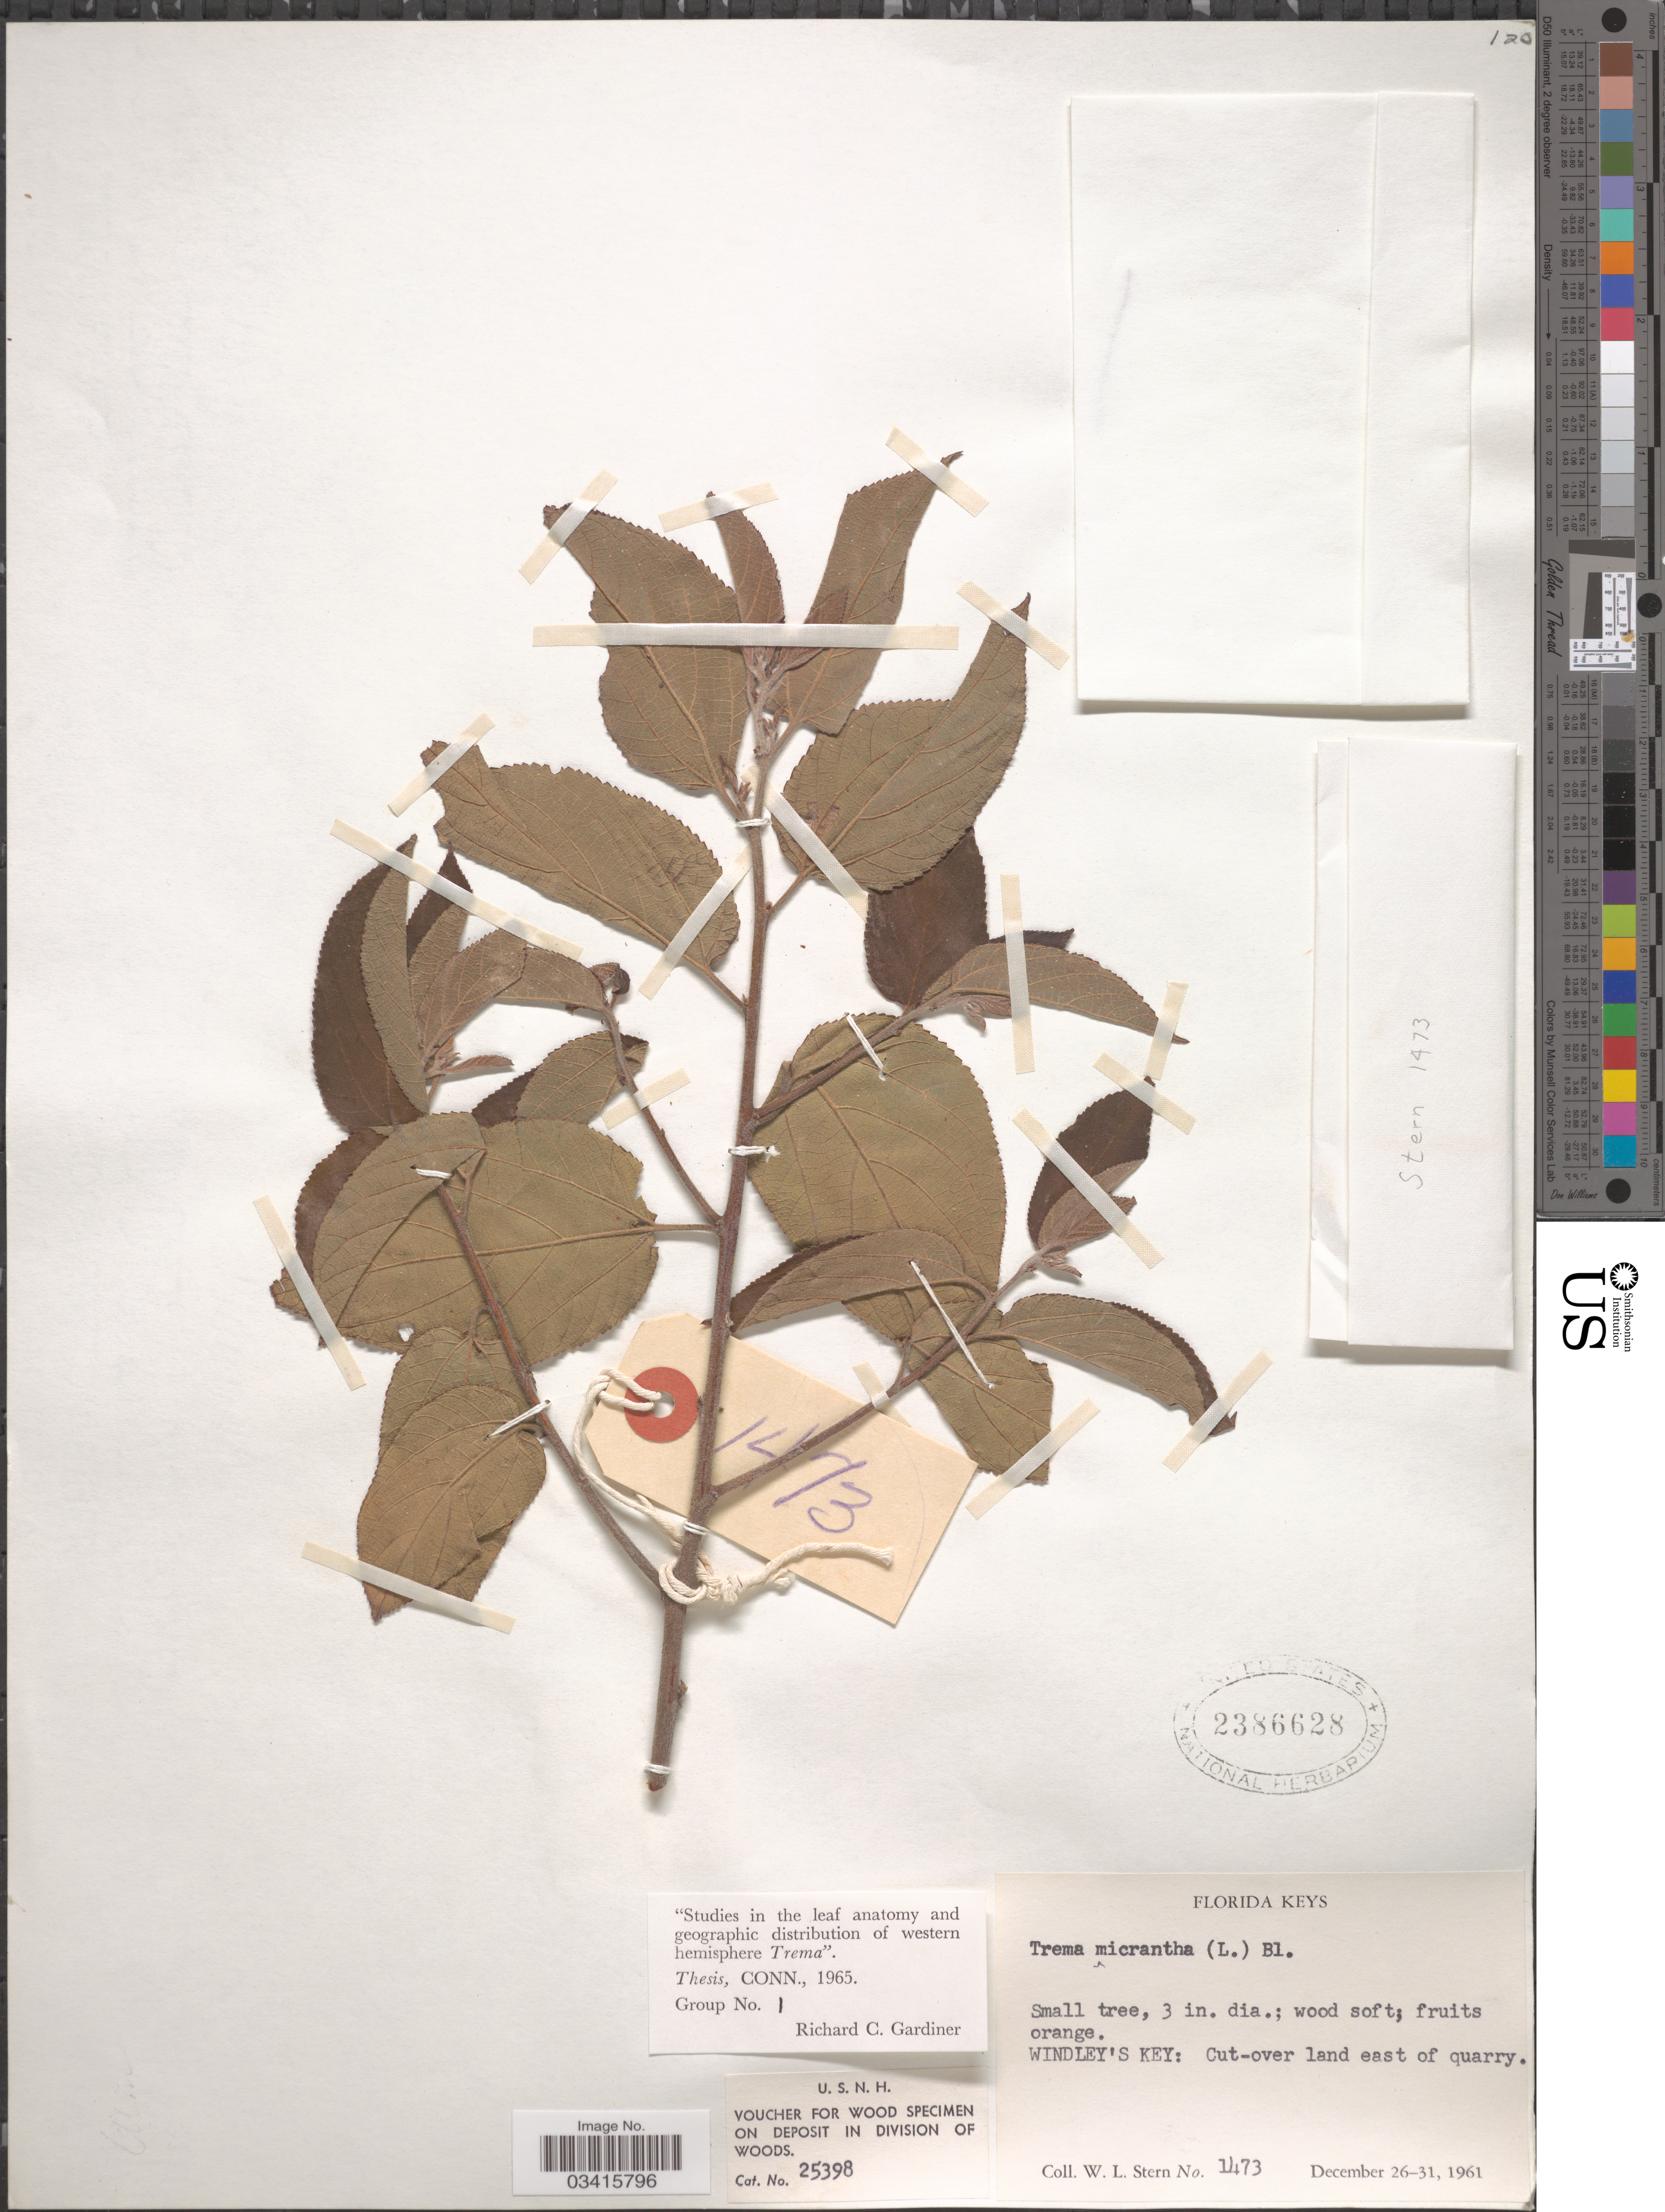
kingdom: Plantae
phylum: Tracheophyta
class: Magnoliopsida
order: Rosales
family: Cannabaceae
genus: Trema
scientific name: Trema floridanum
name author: Britton ex Small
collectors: W. L. Stern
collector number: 1473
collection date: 1961-12-26/1961-12-31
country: United States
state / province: Florida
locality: Florida Keys. Windley's Key: Cut-over land east of quarry.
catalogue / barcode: US 2386628